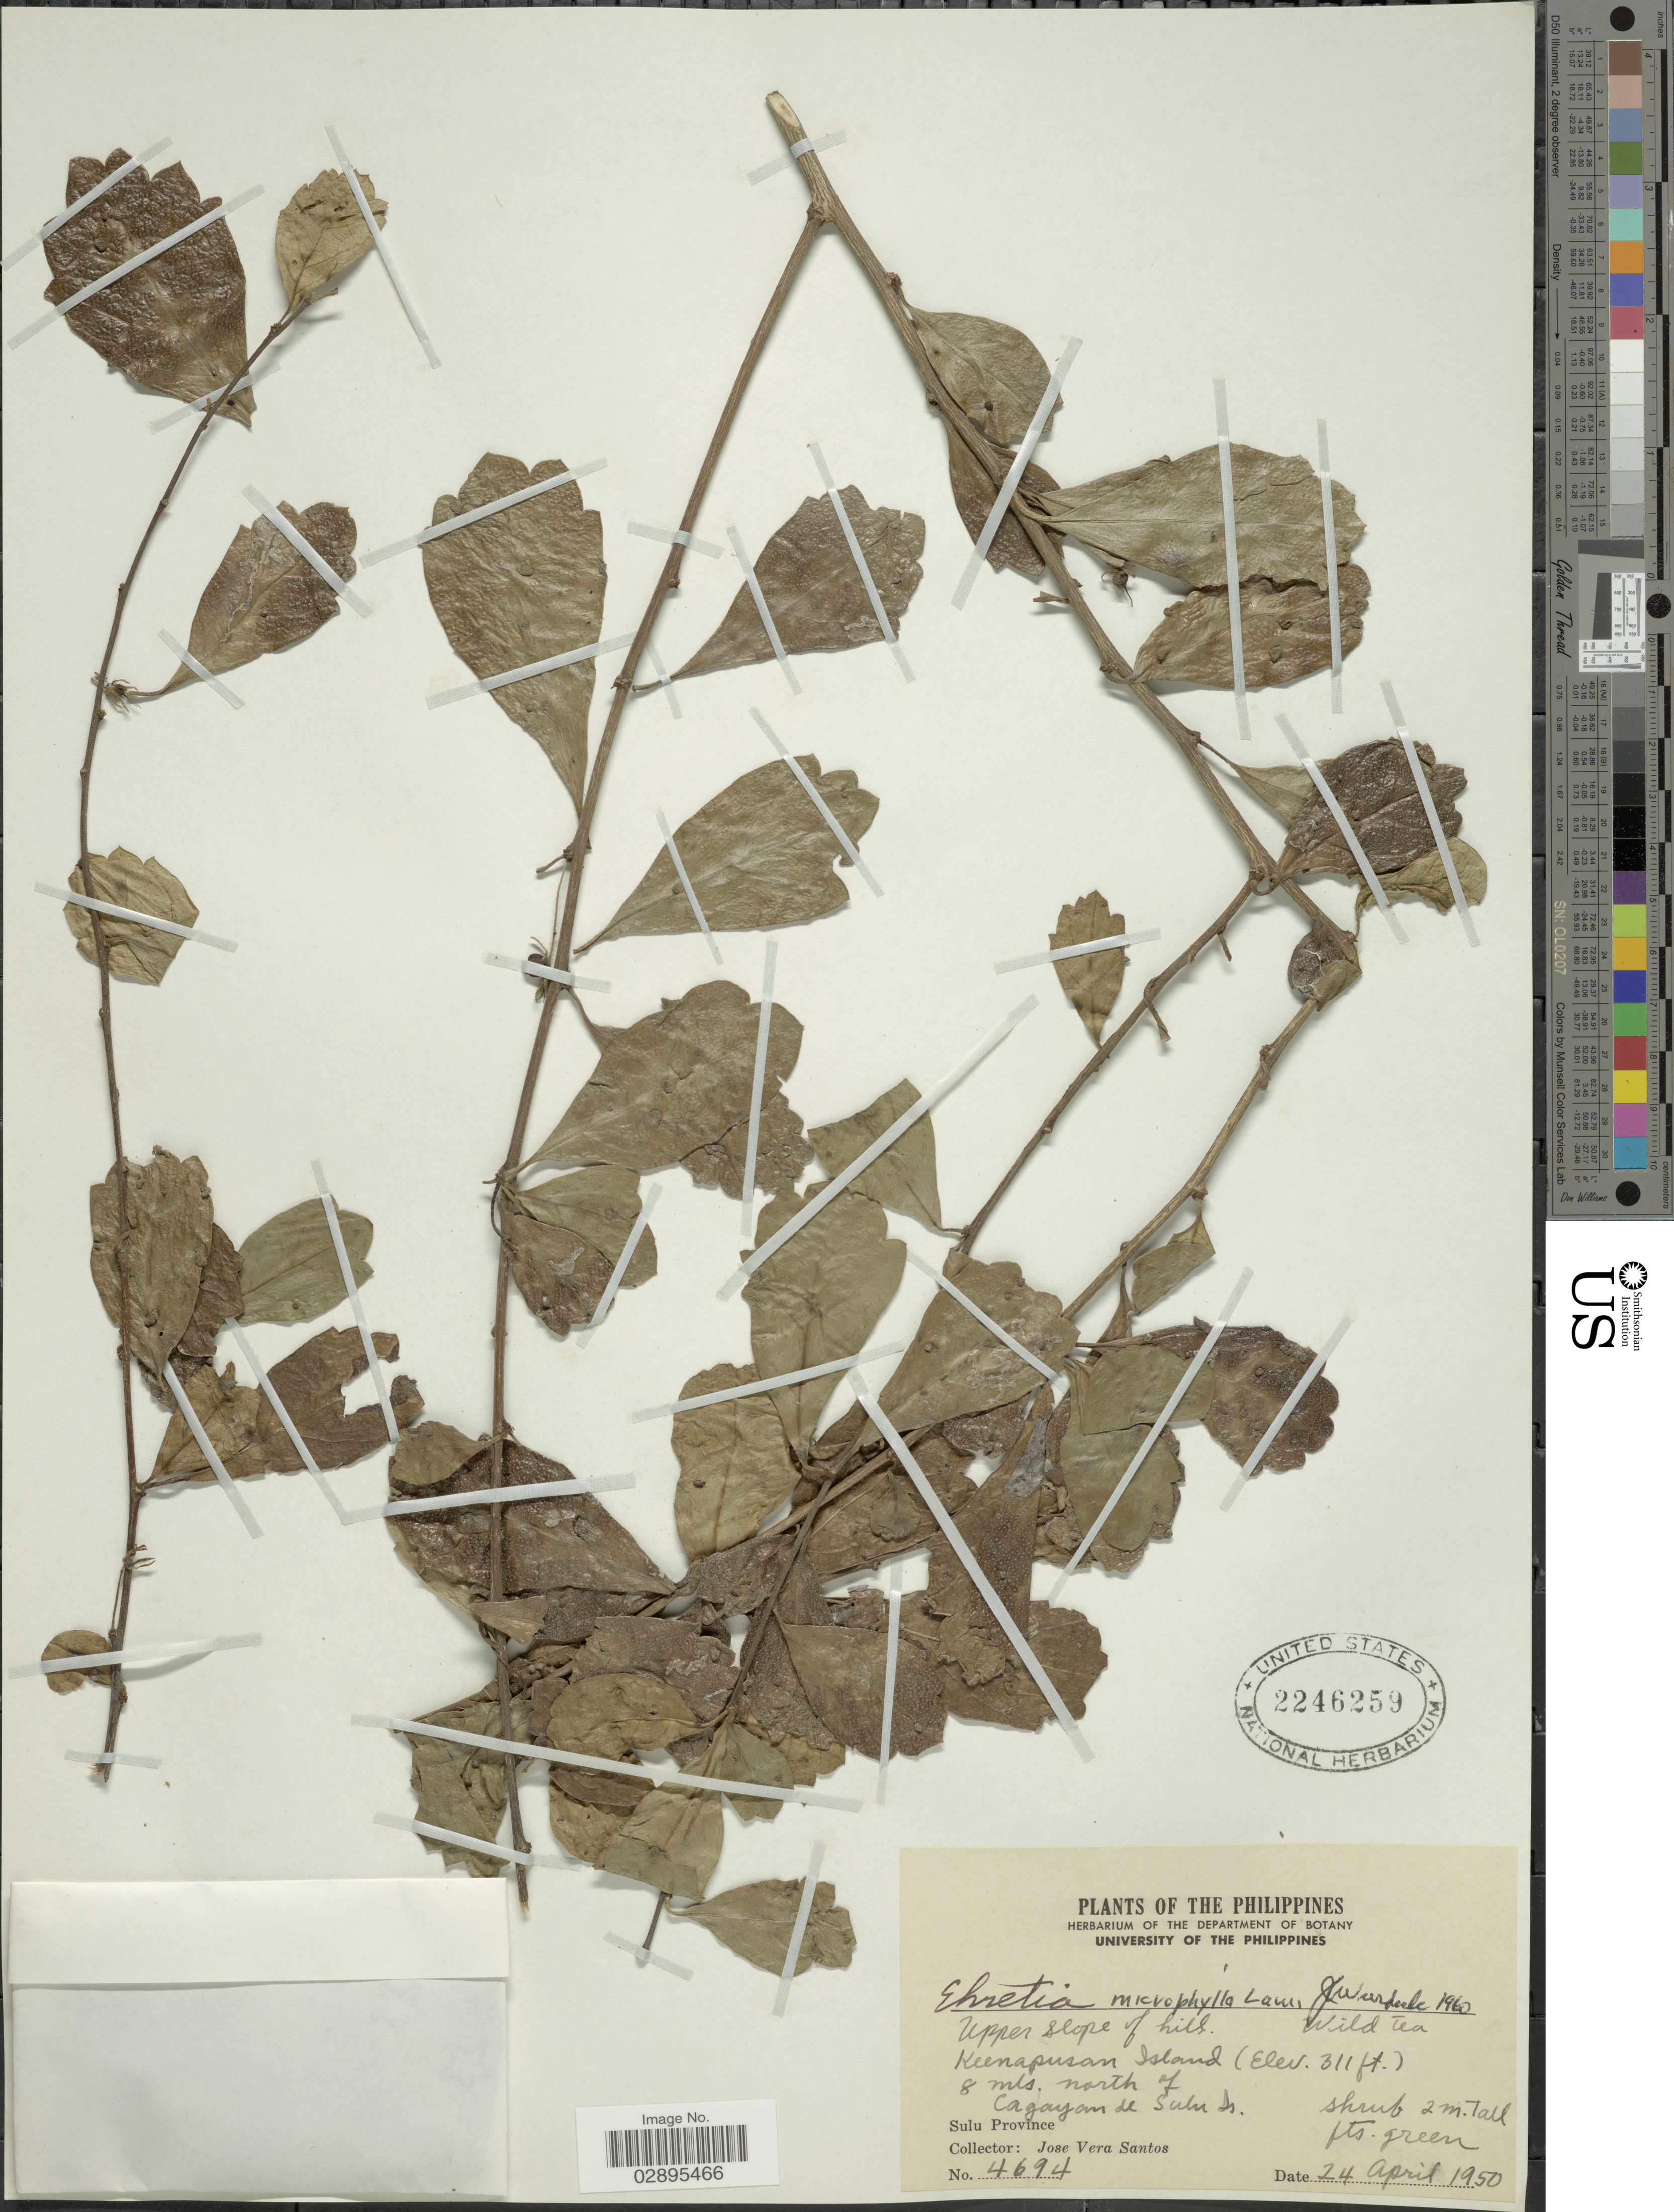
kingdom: Plantae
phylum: Tracheophyta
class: Magnoliopsida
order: Boraginales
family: Ehretiaceae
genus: Ehretia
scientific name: Ehretia microphylla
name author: Lam.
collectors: J. Santos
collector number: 4694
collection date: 1950-04-24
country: Philippines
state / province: Muslim Mindanao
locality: Upper slope of hill. Keenapusan Island, 8 mls. north of Cagayan de Sulu Is. Sulu Province.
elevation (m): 95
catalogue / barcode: US 2246259